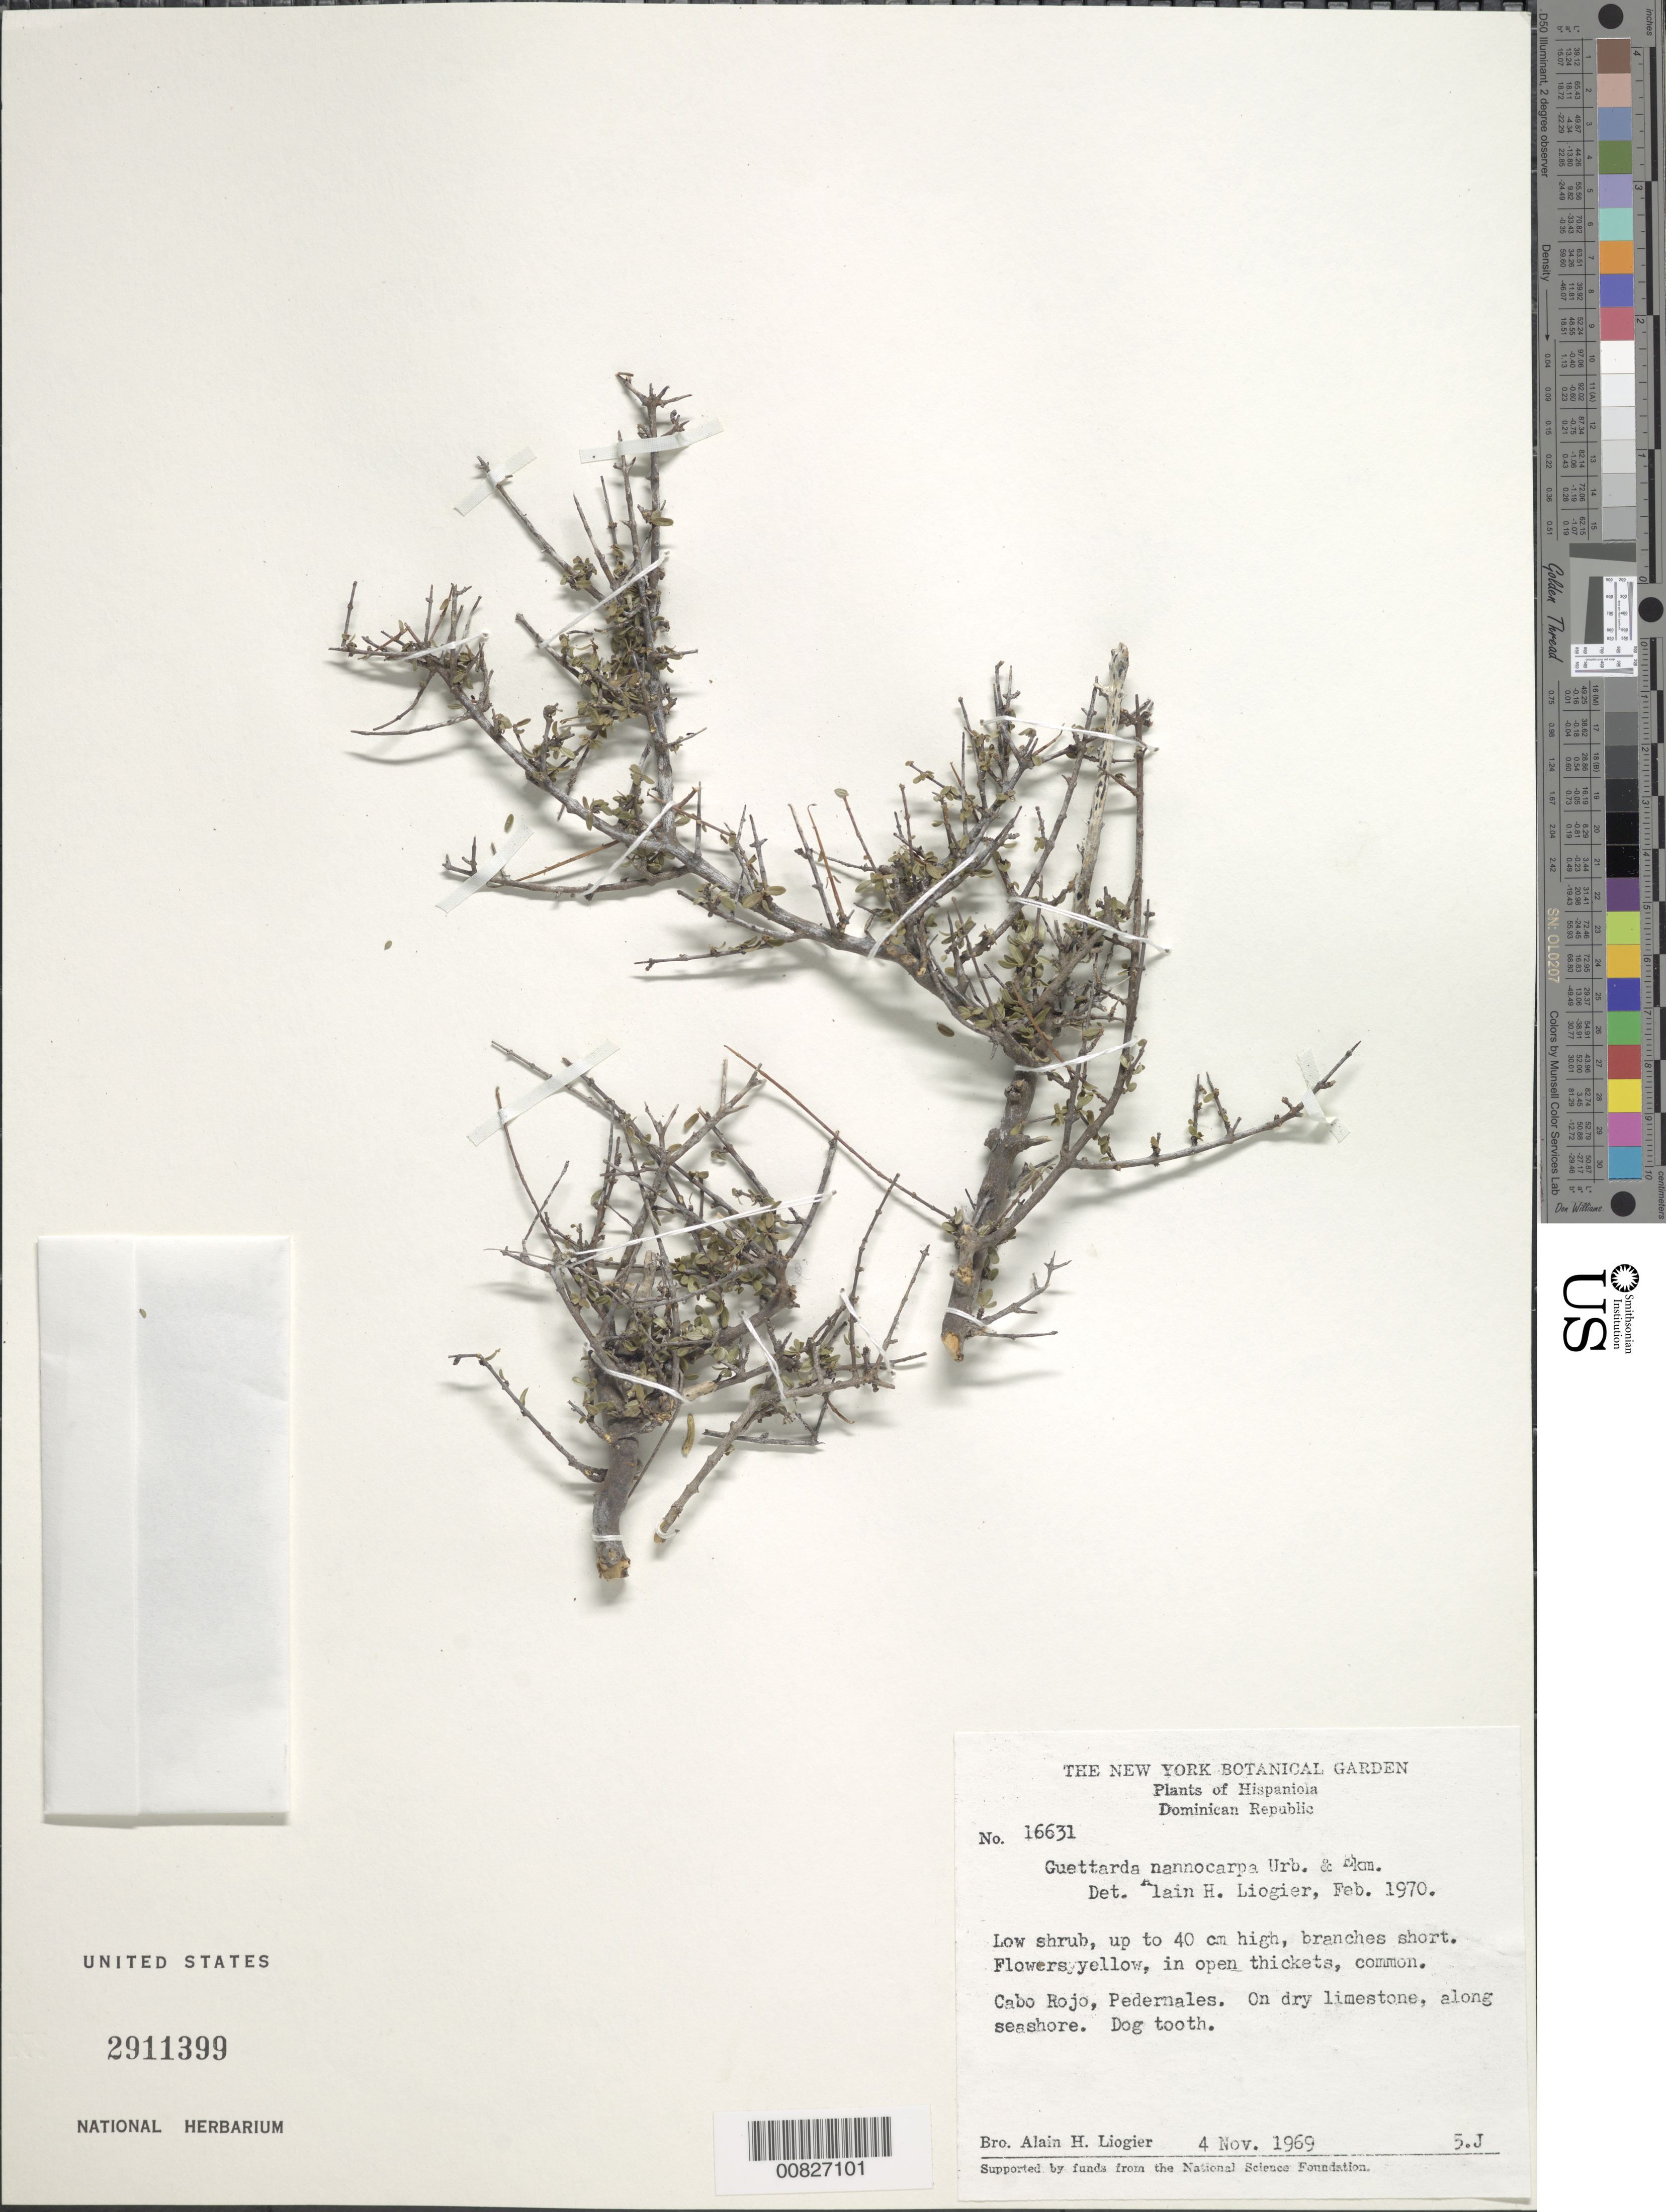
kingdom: Plantae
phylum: Tracheophyta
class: Magnoliopsida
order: Gentianales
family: Rubiaceae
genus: Guettarda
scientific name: Guettarda nannocarpa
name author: Urb. & Ekman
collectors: A. H. Liogier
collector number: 16631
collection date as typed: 04 Nov 1969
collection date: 1969-11-04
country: Dominican Republic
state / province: Pedernales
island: Hispaniola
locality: Cabo Rojo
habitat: In open thickets on dry, dogtooth limestone along seashore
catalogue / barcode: US 2911399